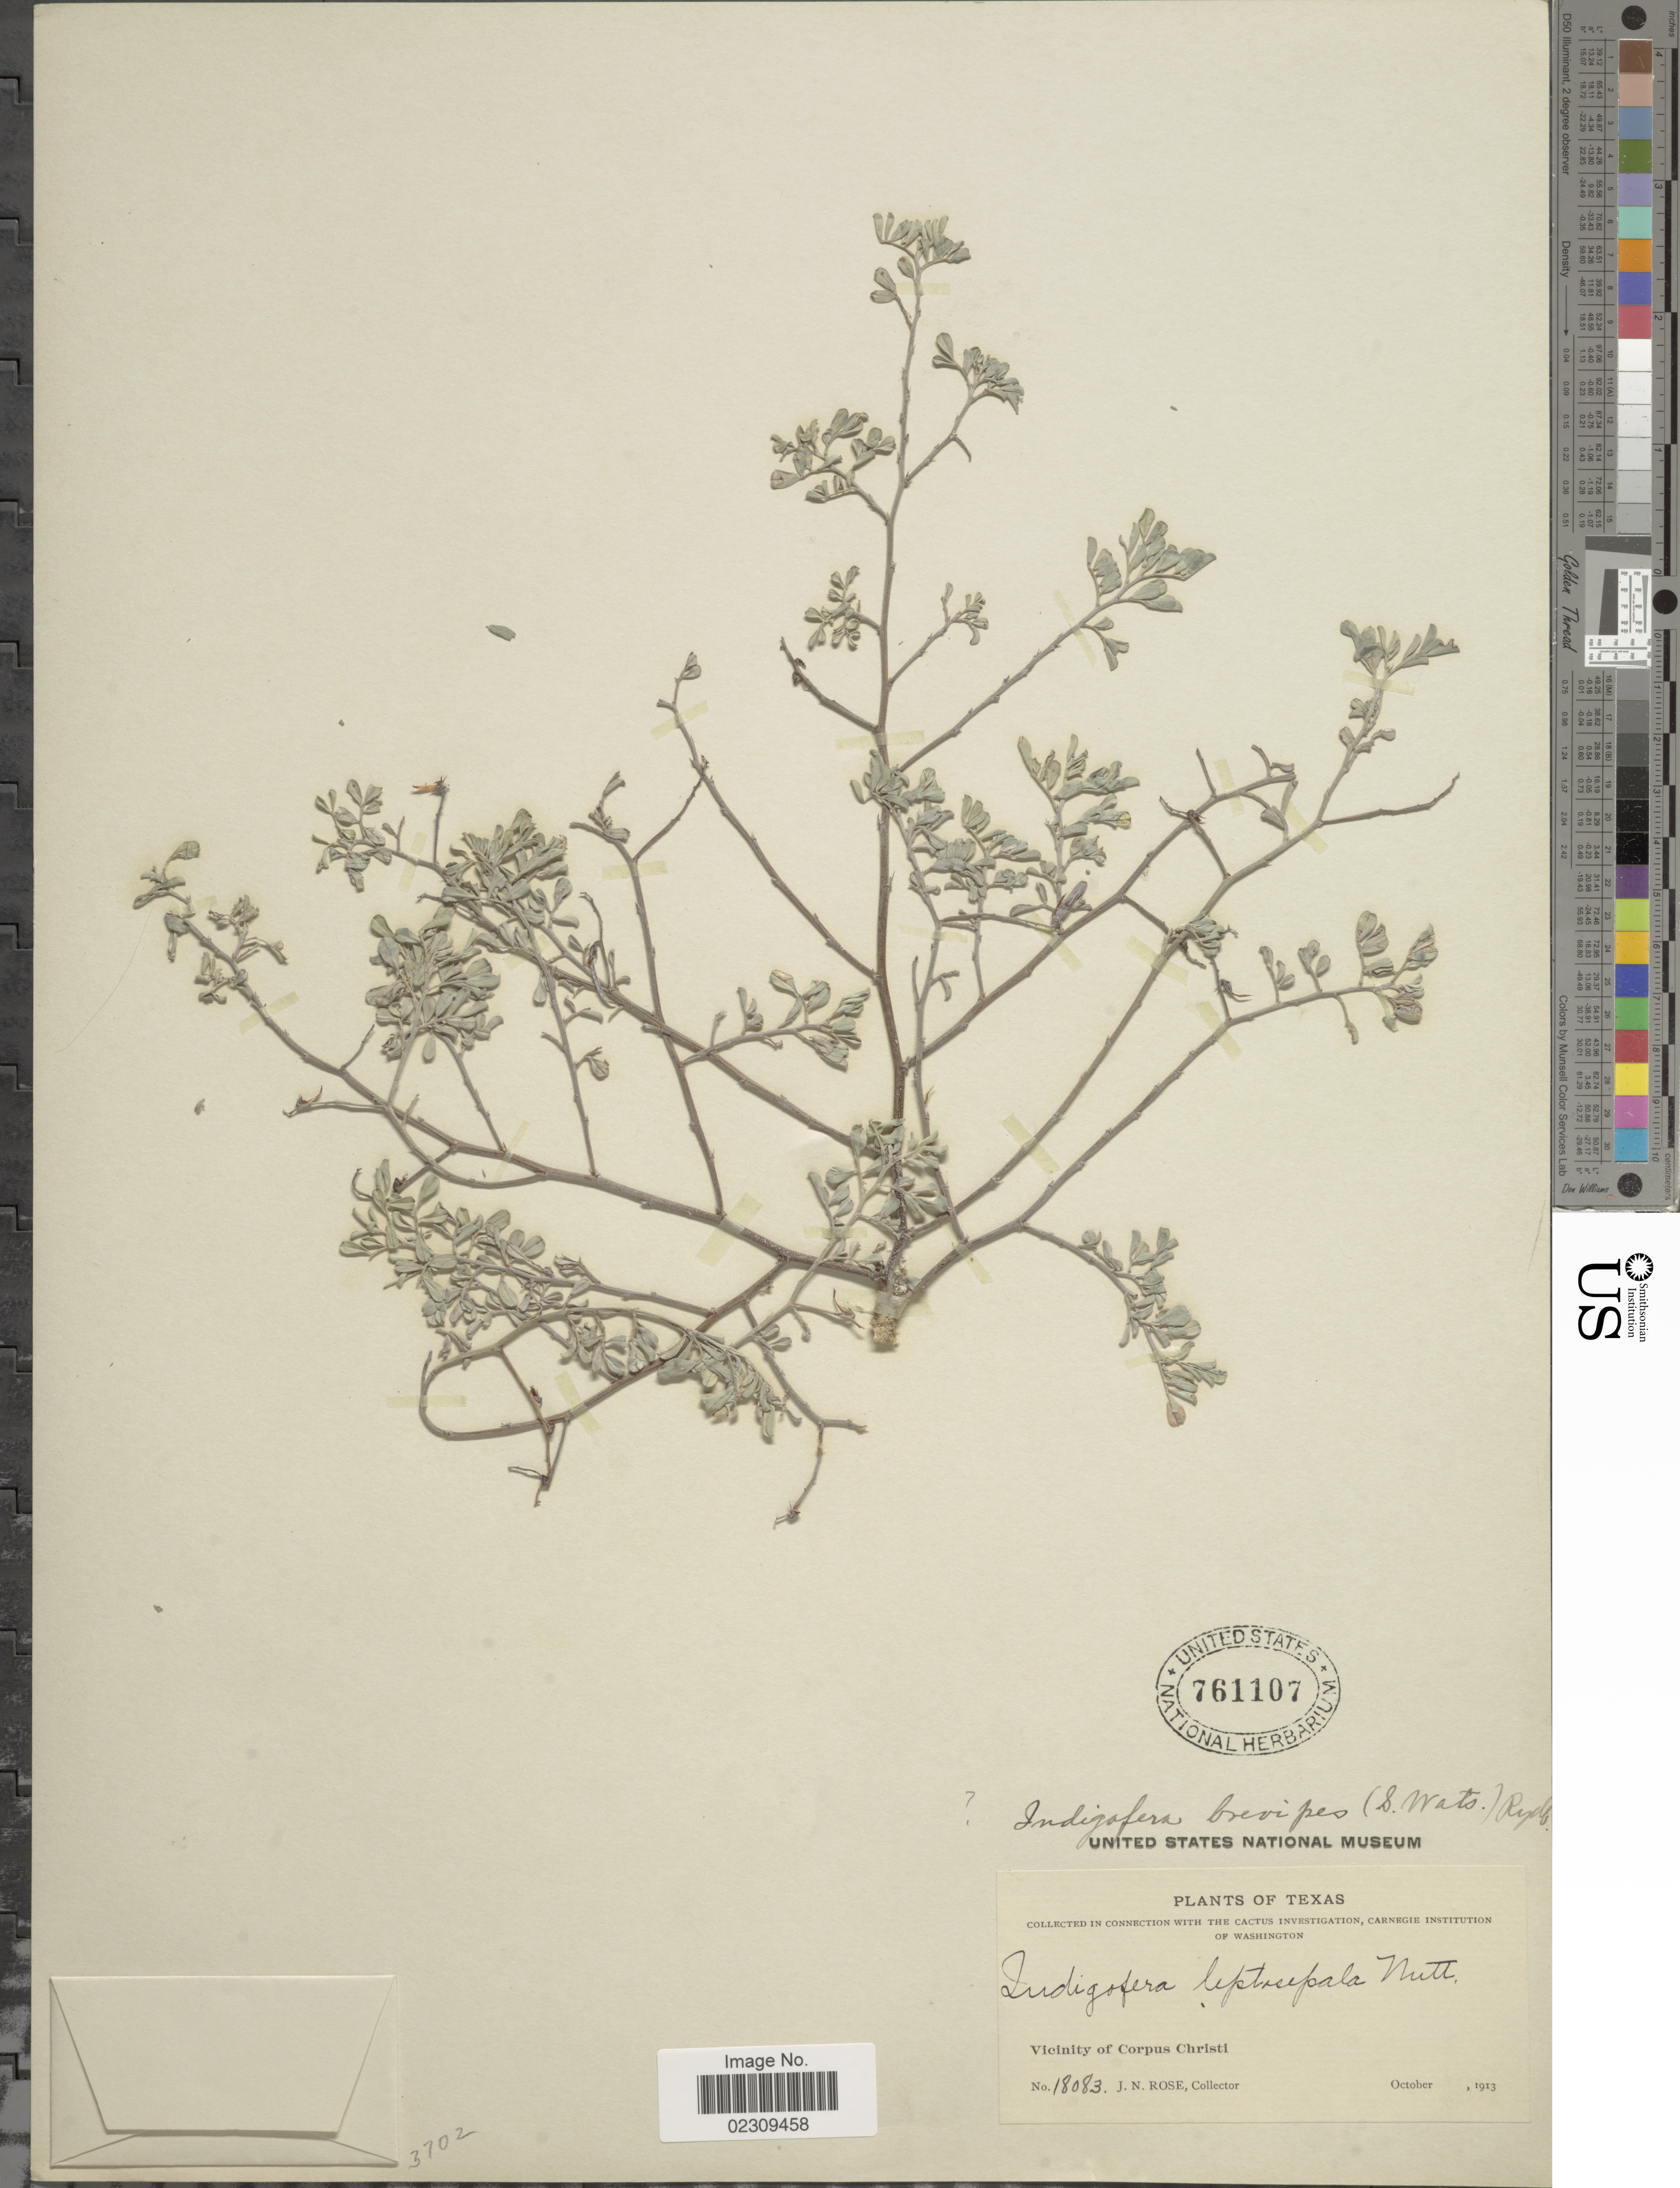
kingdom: Plantae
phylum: Tracheophyta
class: Magnoliopsida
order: Fabales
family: Fabaceae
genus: Indigofera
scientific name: Indigofera brevipes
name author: (S. Watson) Rydb.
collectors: J. N. Rose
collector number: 18083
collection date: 1913-10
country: United States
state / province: Texas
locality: Vicinity of Corpus Christi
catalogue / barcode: US 761107